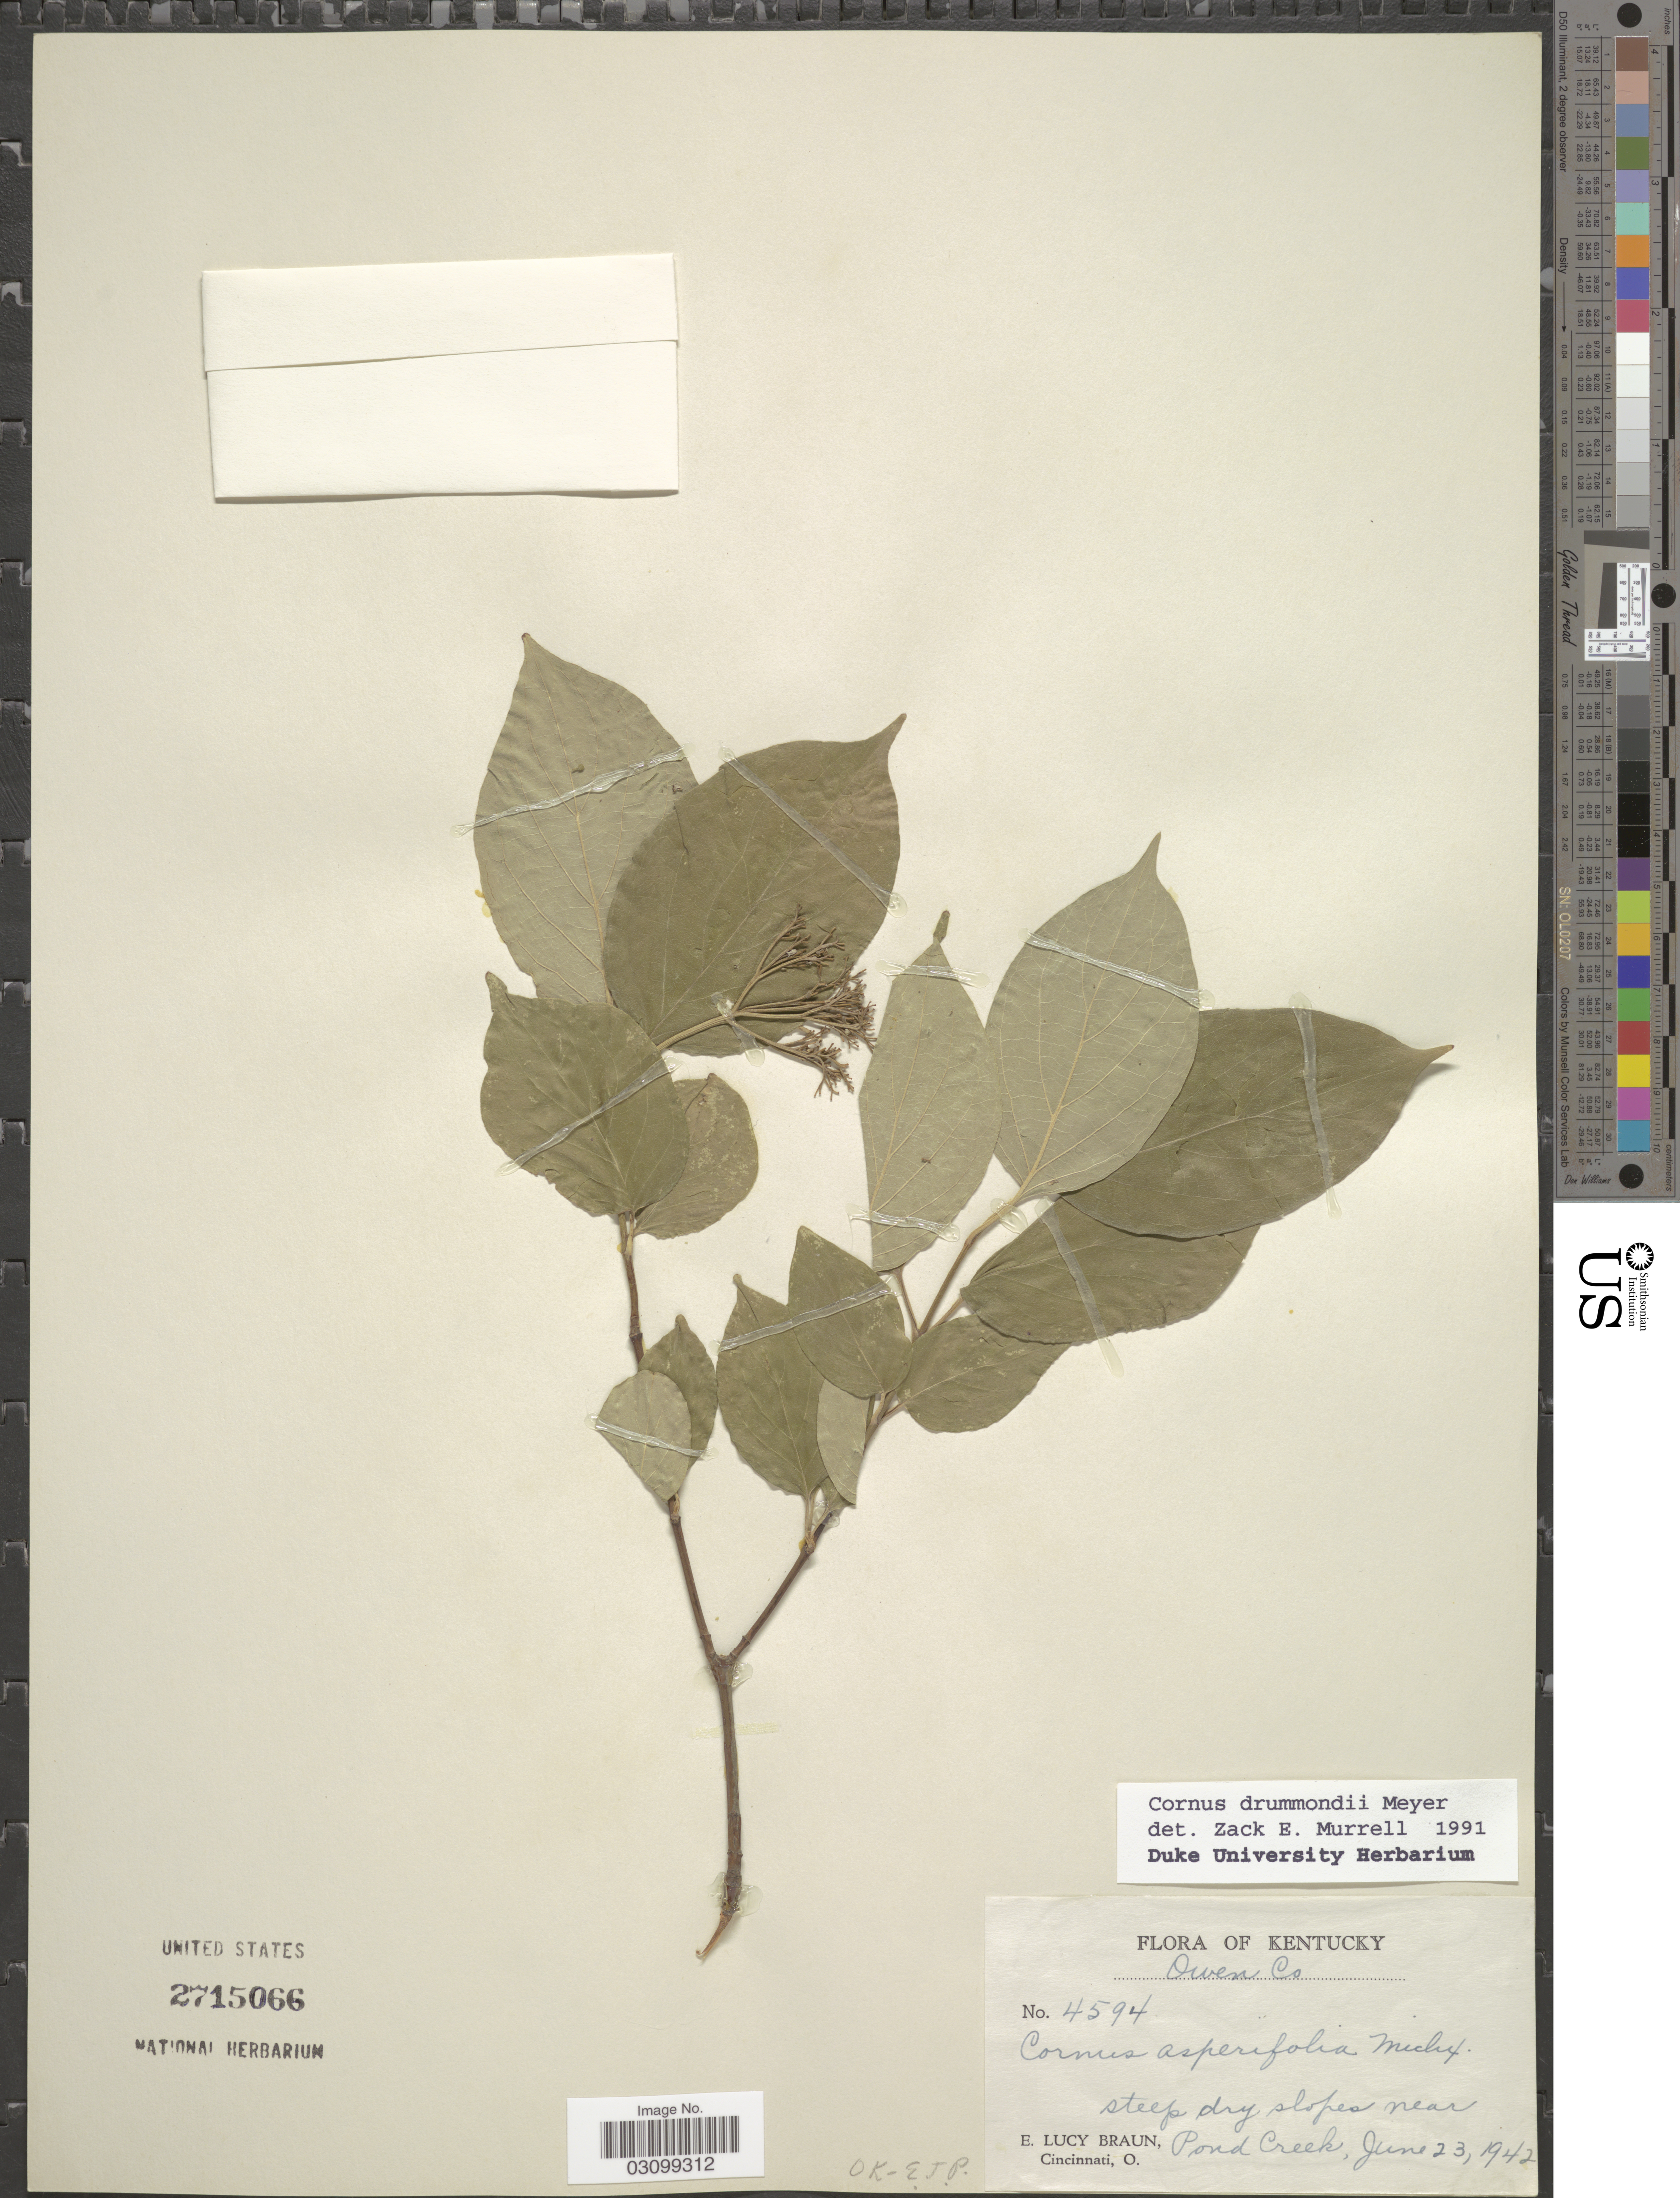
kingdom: Plantae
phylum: Tracheophyta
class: Magnoliopsida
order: Cornales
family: Cornaceae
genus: Cornus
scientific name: Cornus drummondii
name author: C.A. Mey.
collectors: E. L. Braun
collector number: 4594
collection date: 1942-06-23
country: United States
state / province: Kentucky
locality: Owen Co. Steep dry slopes near Pond Creek.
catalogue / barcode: US 2715066